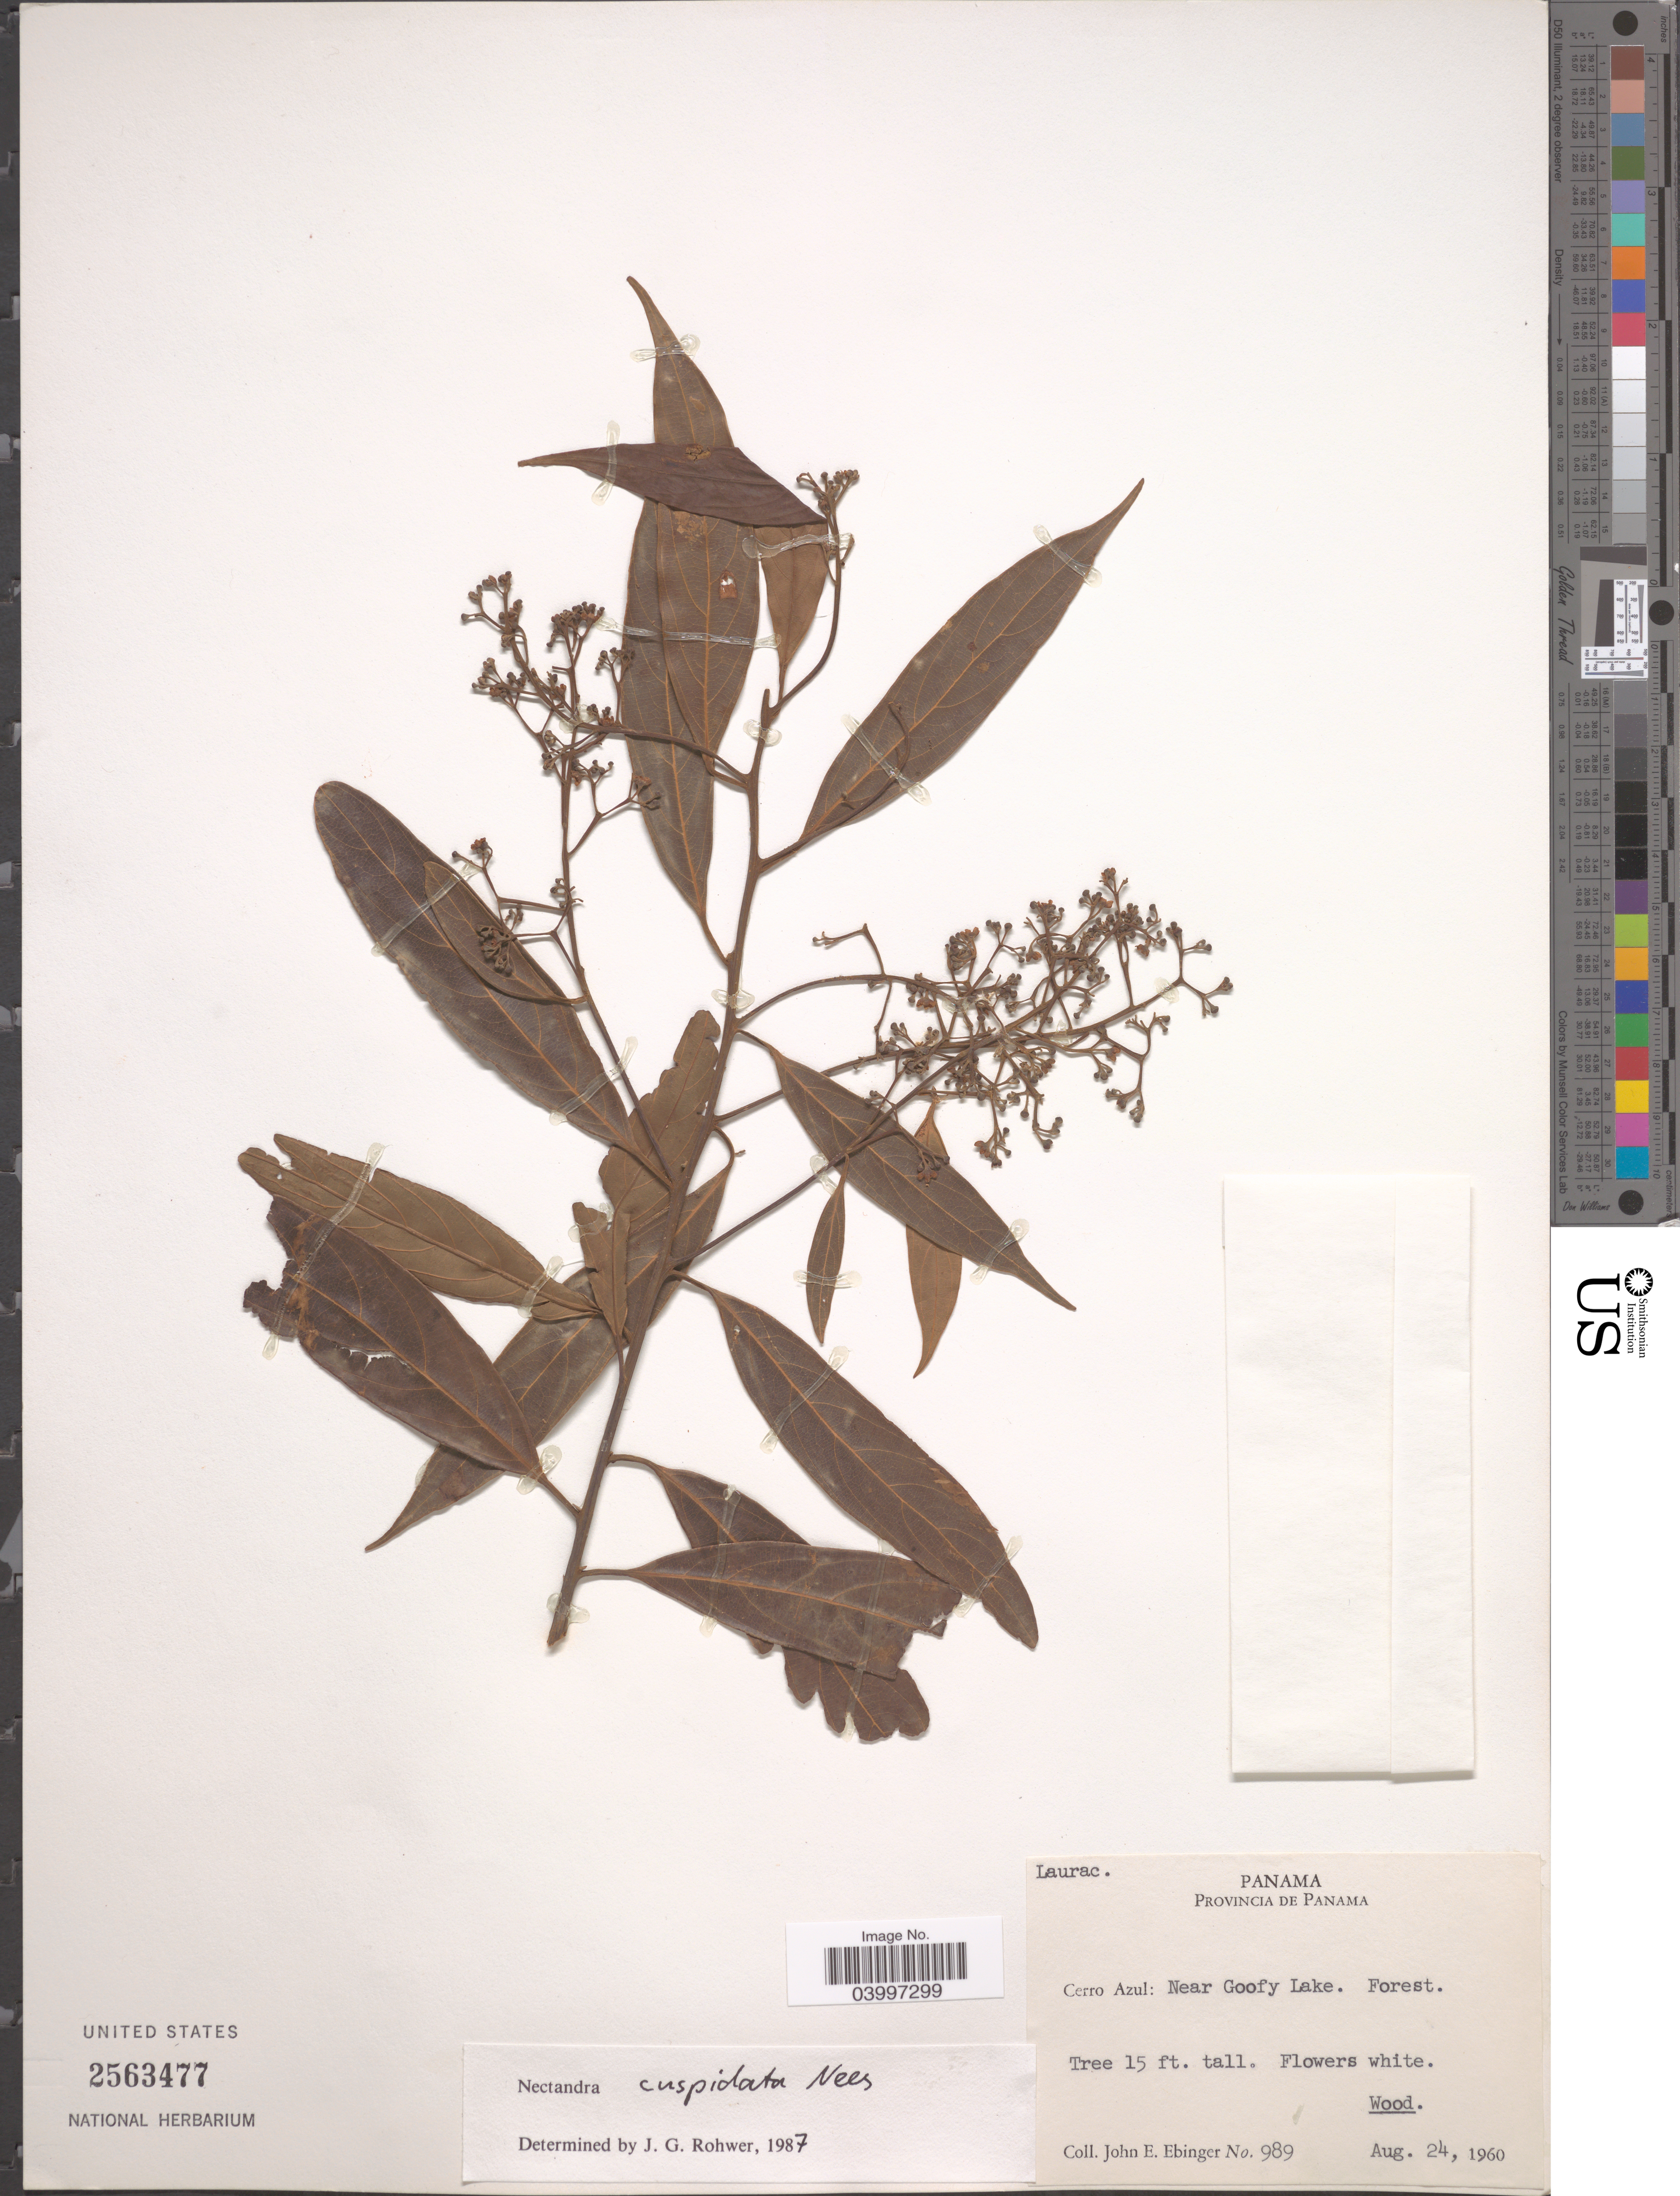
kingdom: Plantae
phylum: Tracheophyta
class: Magnoliopsida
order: Laurales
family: Lauraceae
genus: Nectandra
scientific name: Nectandra cuspidata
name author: Nees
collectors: J. Ebinger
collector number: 989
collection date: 1960-08-24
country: Panama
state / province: Panamá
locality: Cerro Azul: Near Goofy Lake.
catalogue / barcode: US 2563477